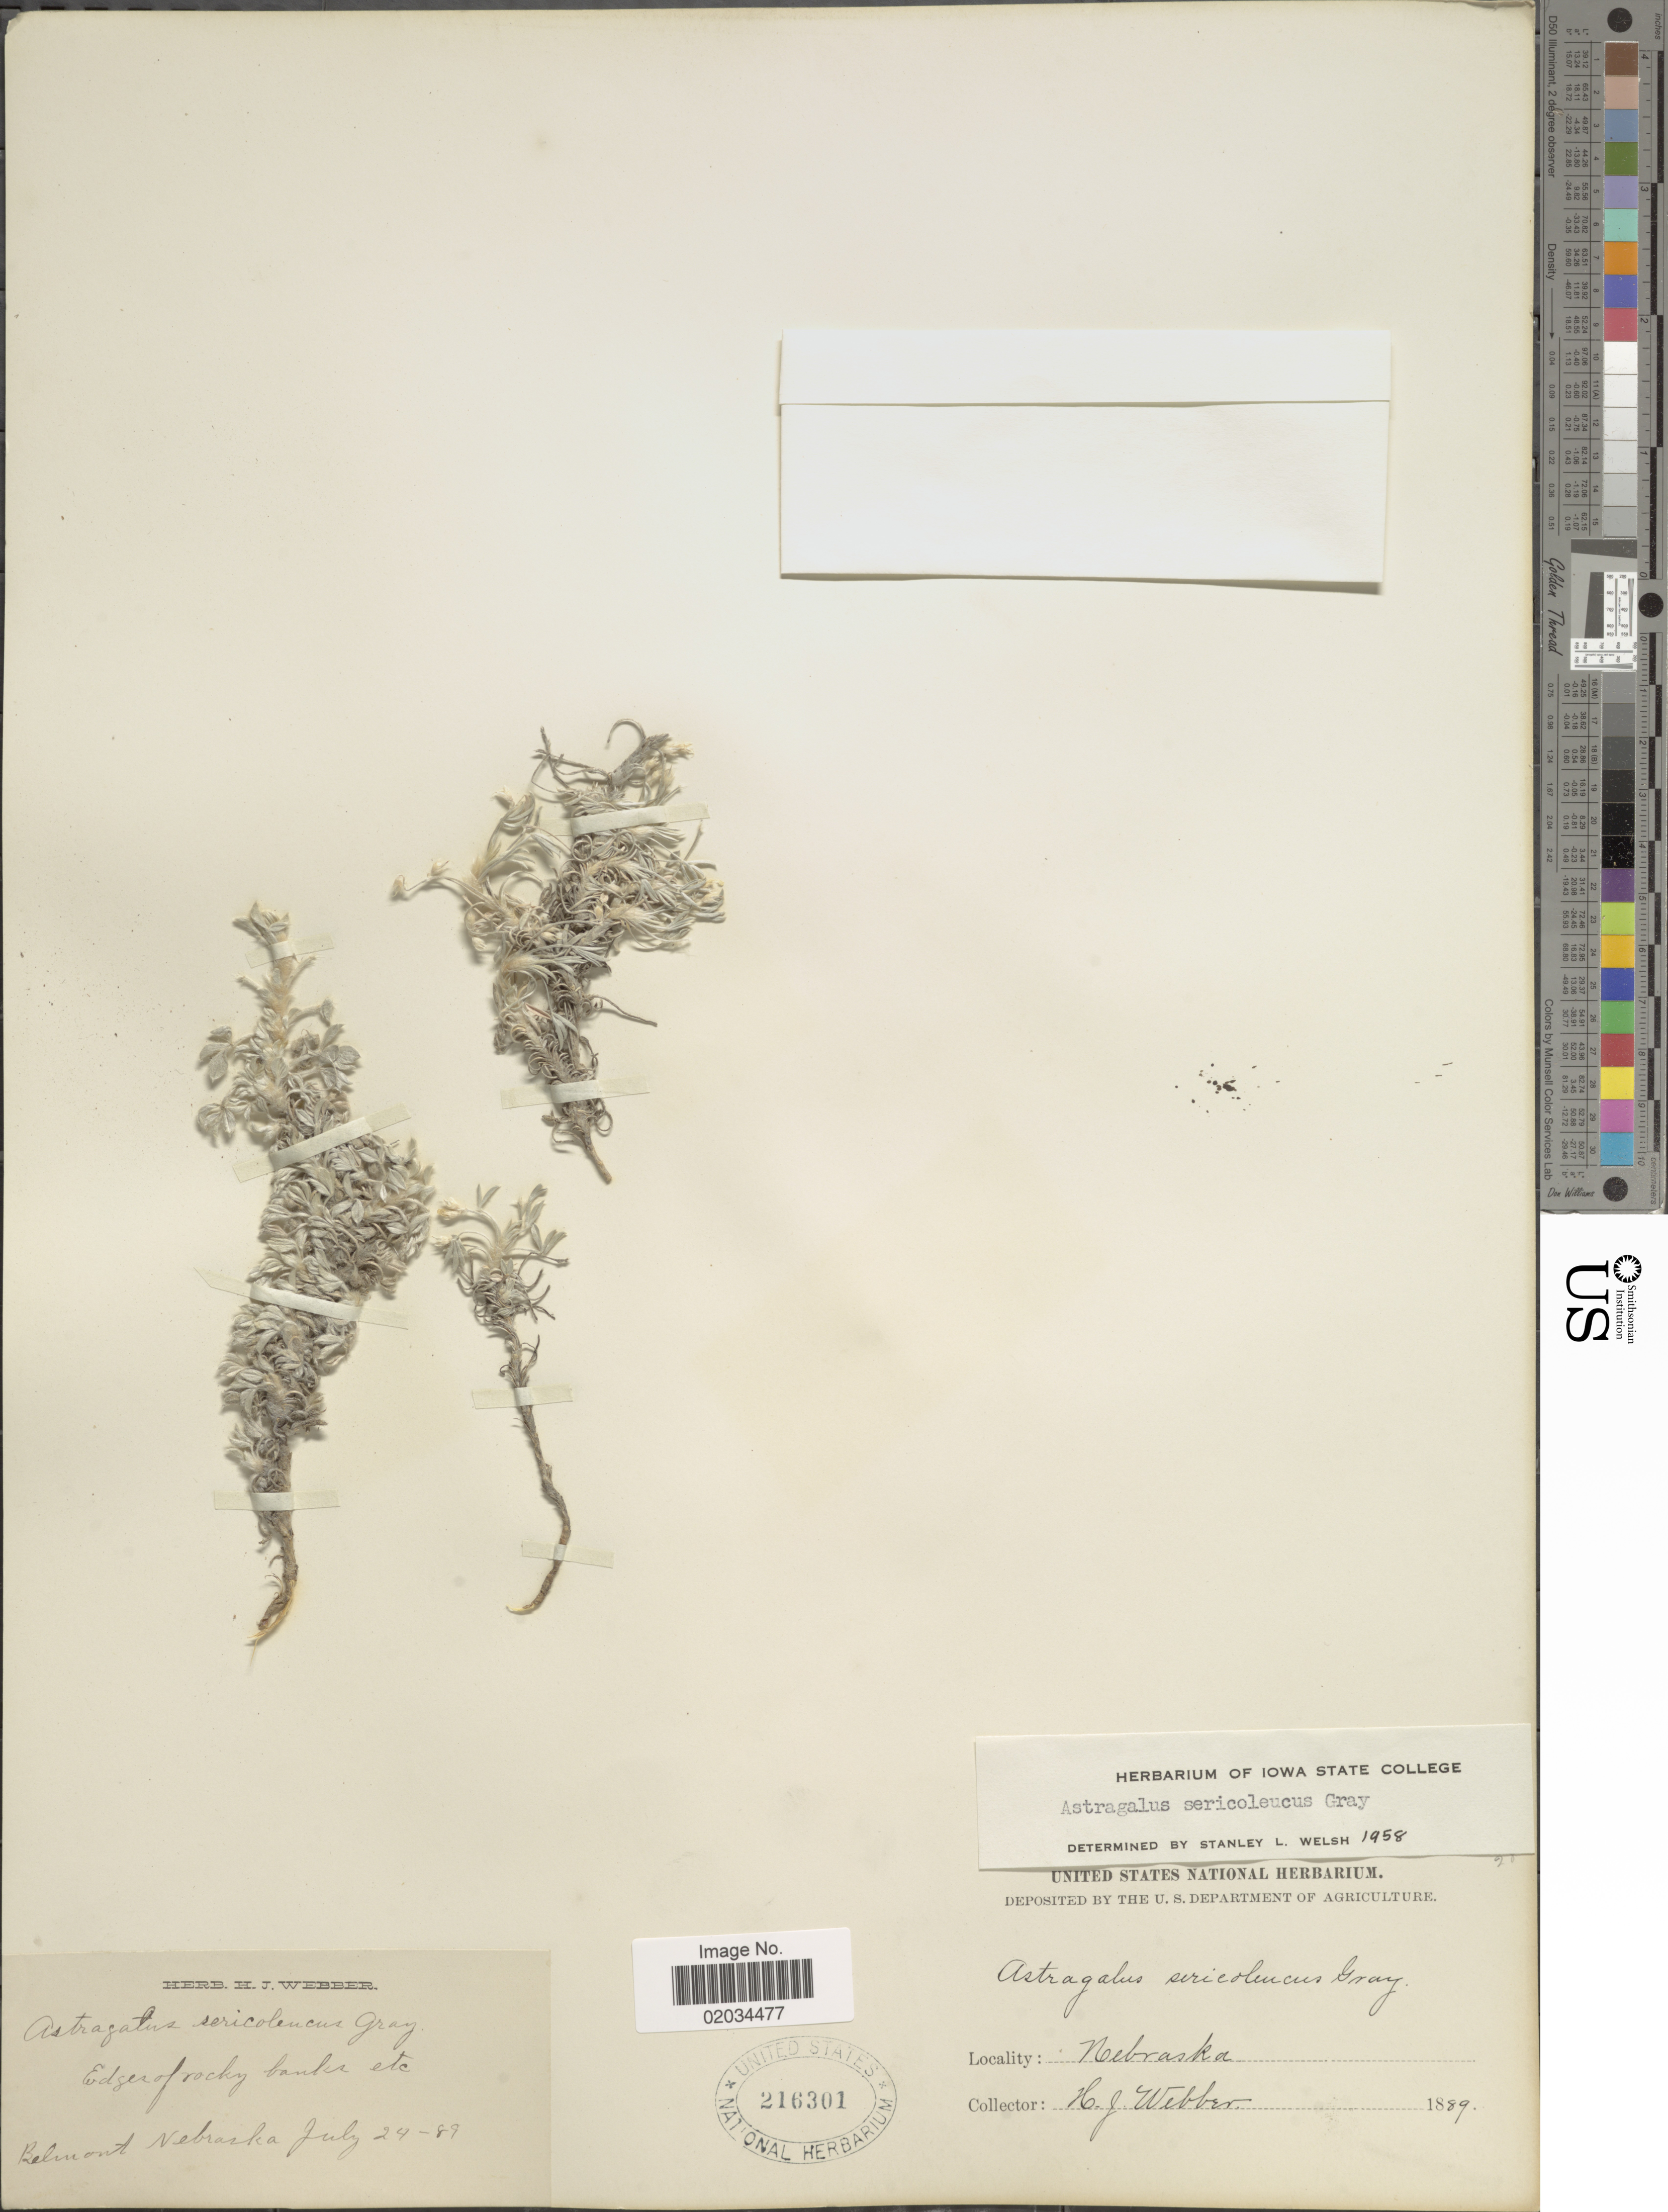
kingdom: Plantae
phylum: Tracheophyta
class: Magnoliopsida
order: Fabales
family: Fabaceae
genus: Astragalus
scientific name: Astragalus sericoleucus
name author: A. Gray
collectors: H. Webber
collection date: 1889-07-24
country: United States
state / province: Nebraska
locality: Esged of rocky banks etc., Belmont Nebraska.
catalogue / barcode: US 216301